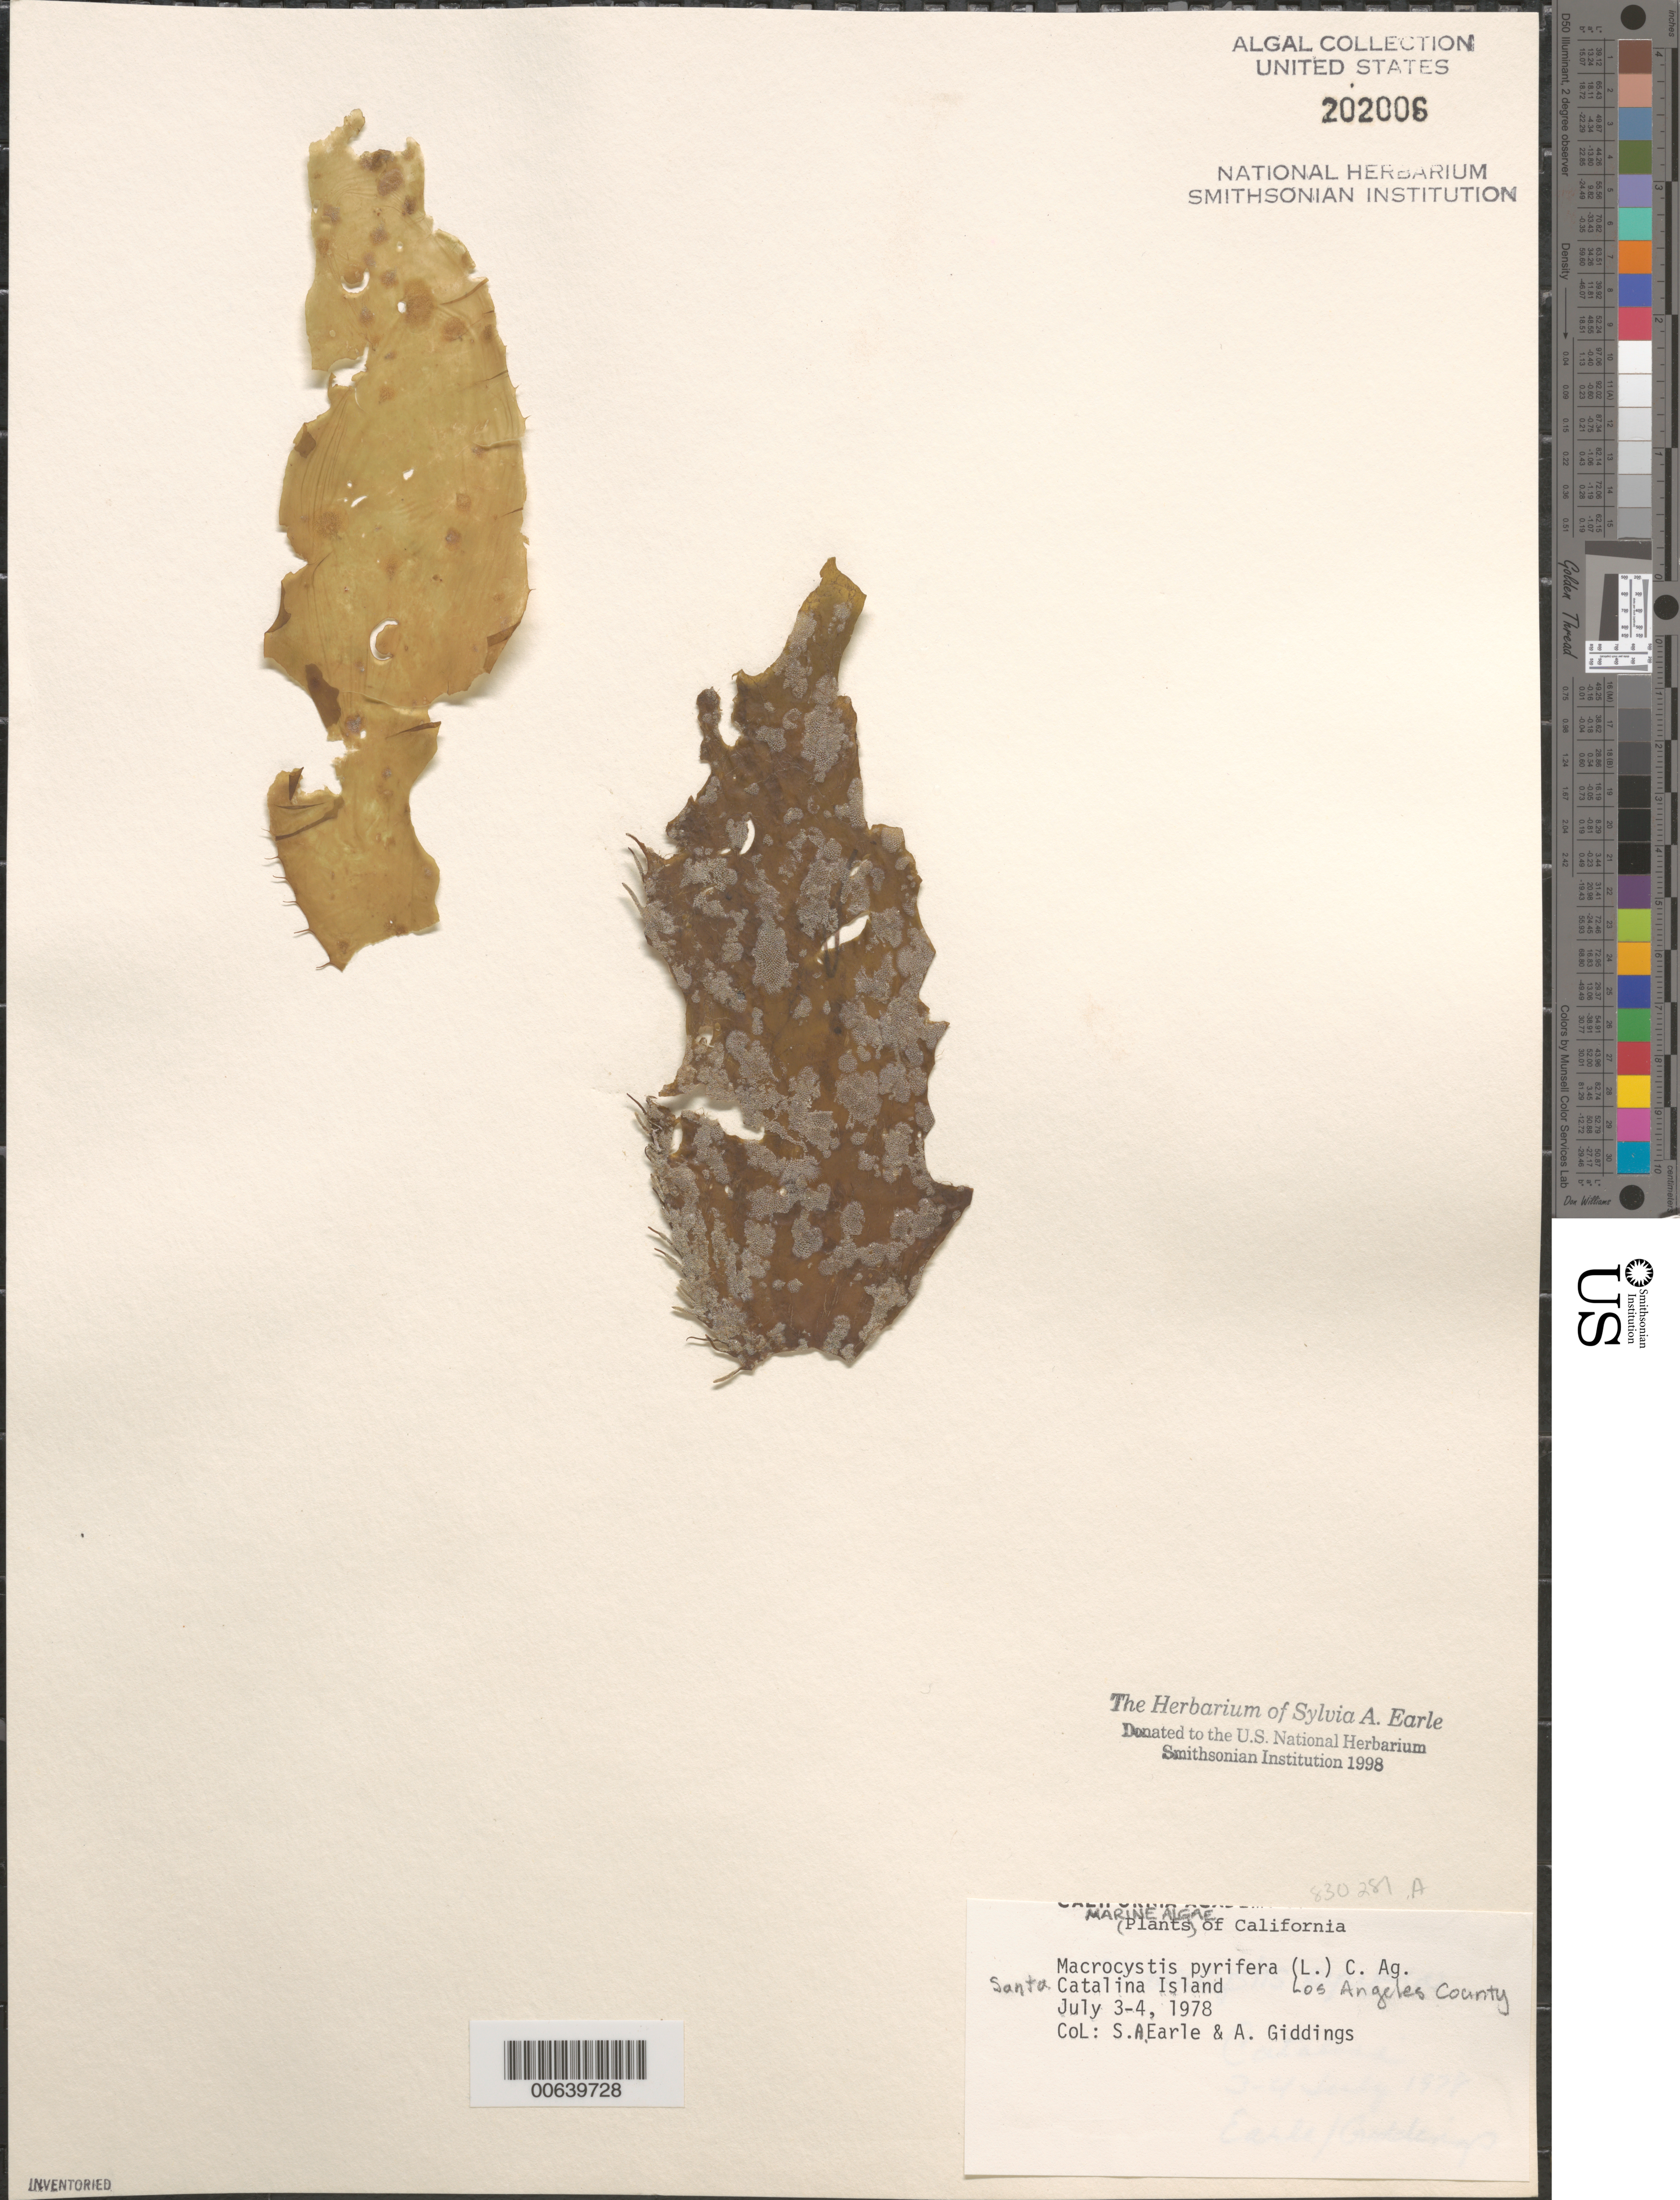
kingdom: Chromista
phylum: Ochrophyta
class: Phaeophyceae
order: Laminariales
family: Laminariaceae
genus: Macrocystis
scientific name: Macrocystis pyrifera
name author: (L.) C. Agardh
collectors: S. A. Earle & A. Giddings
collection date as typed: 03 Jul 1978 to 04 Jul 1978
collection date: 1978-07-03/1978-07-04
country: United States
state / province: California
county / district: Los Angeles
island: Santa Catalina Island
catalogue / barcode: US 202006